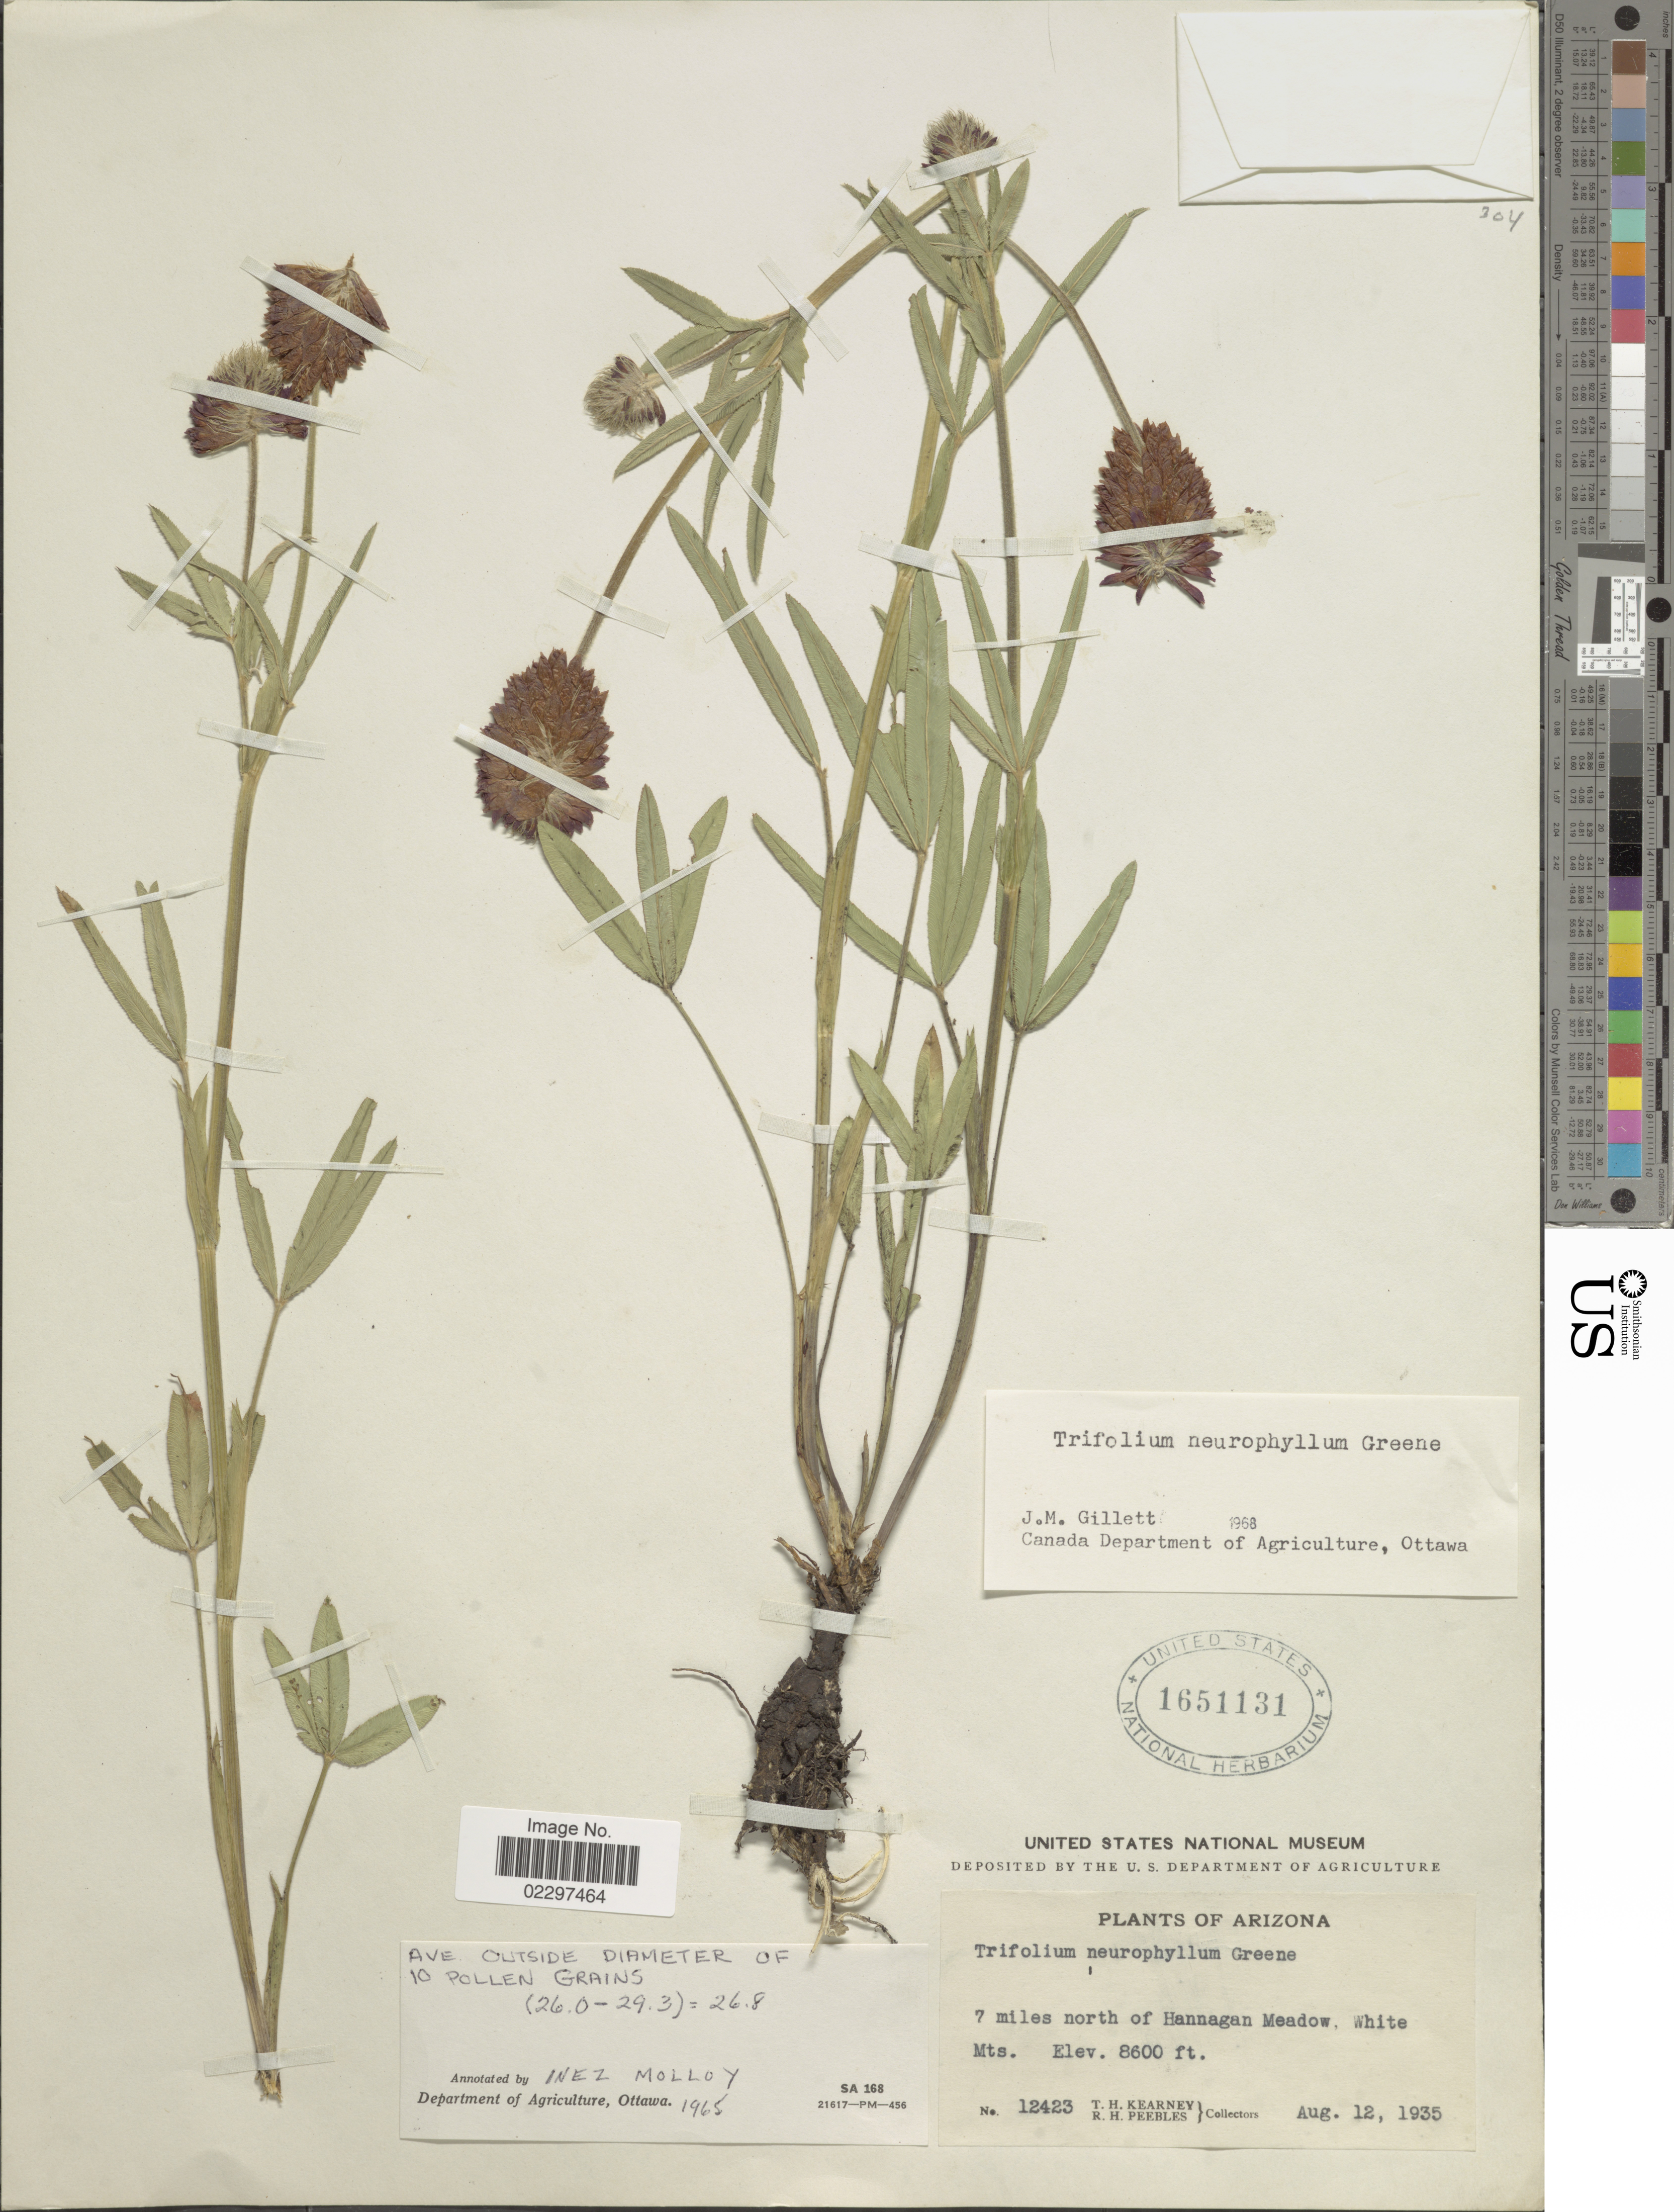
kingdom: Plantae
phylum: Tracheophyta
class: Magnoliopsida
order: Fabales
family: Fabaceae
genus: Trifolium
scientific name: Trifolium neurophyllum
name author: Greene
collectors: T. H. Kearney & R. H. Peebles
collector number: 12423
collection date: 1935-08-12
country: United States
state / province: Arizona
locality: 7 miles north of Hannagan Meadow, White Mts.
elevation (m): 2621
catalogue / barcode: US 1651131